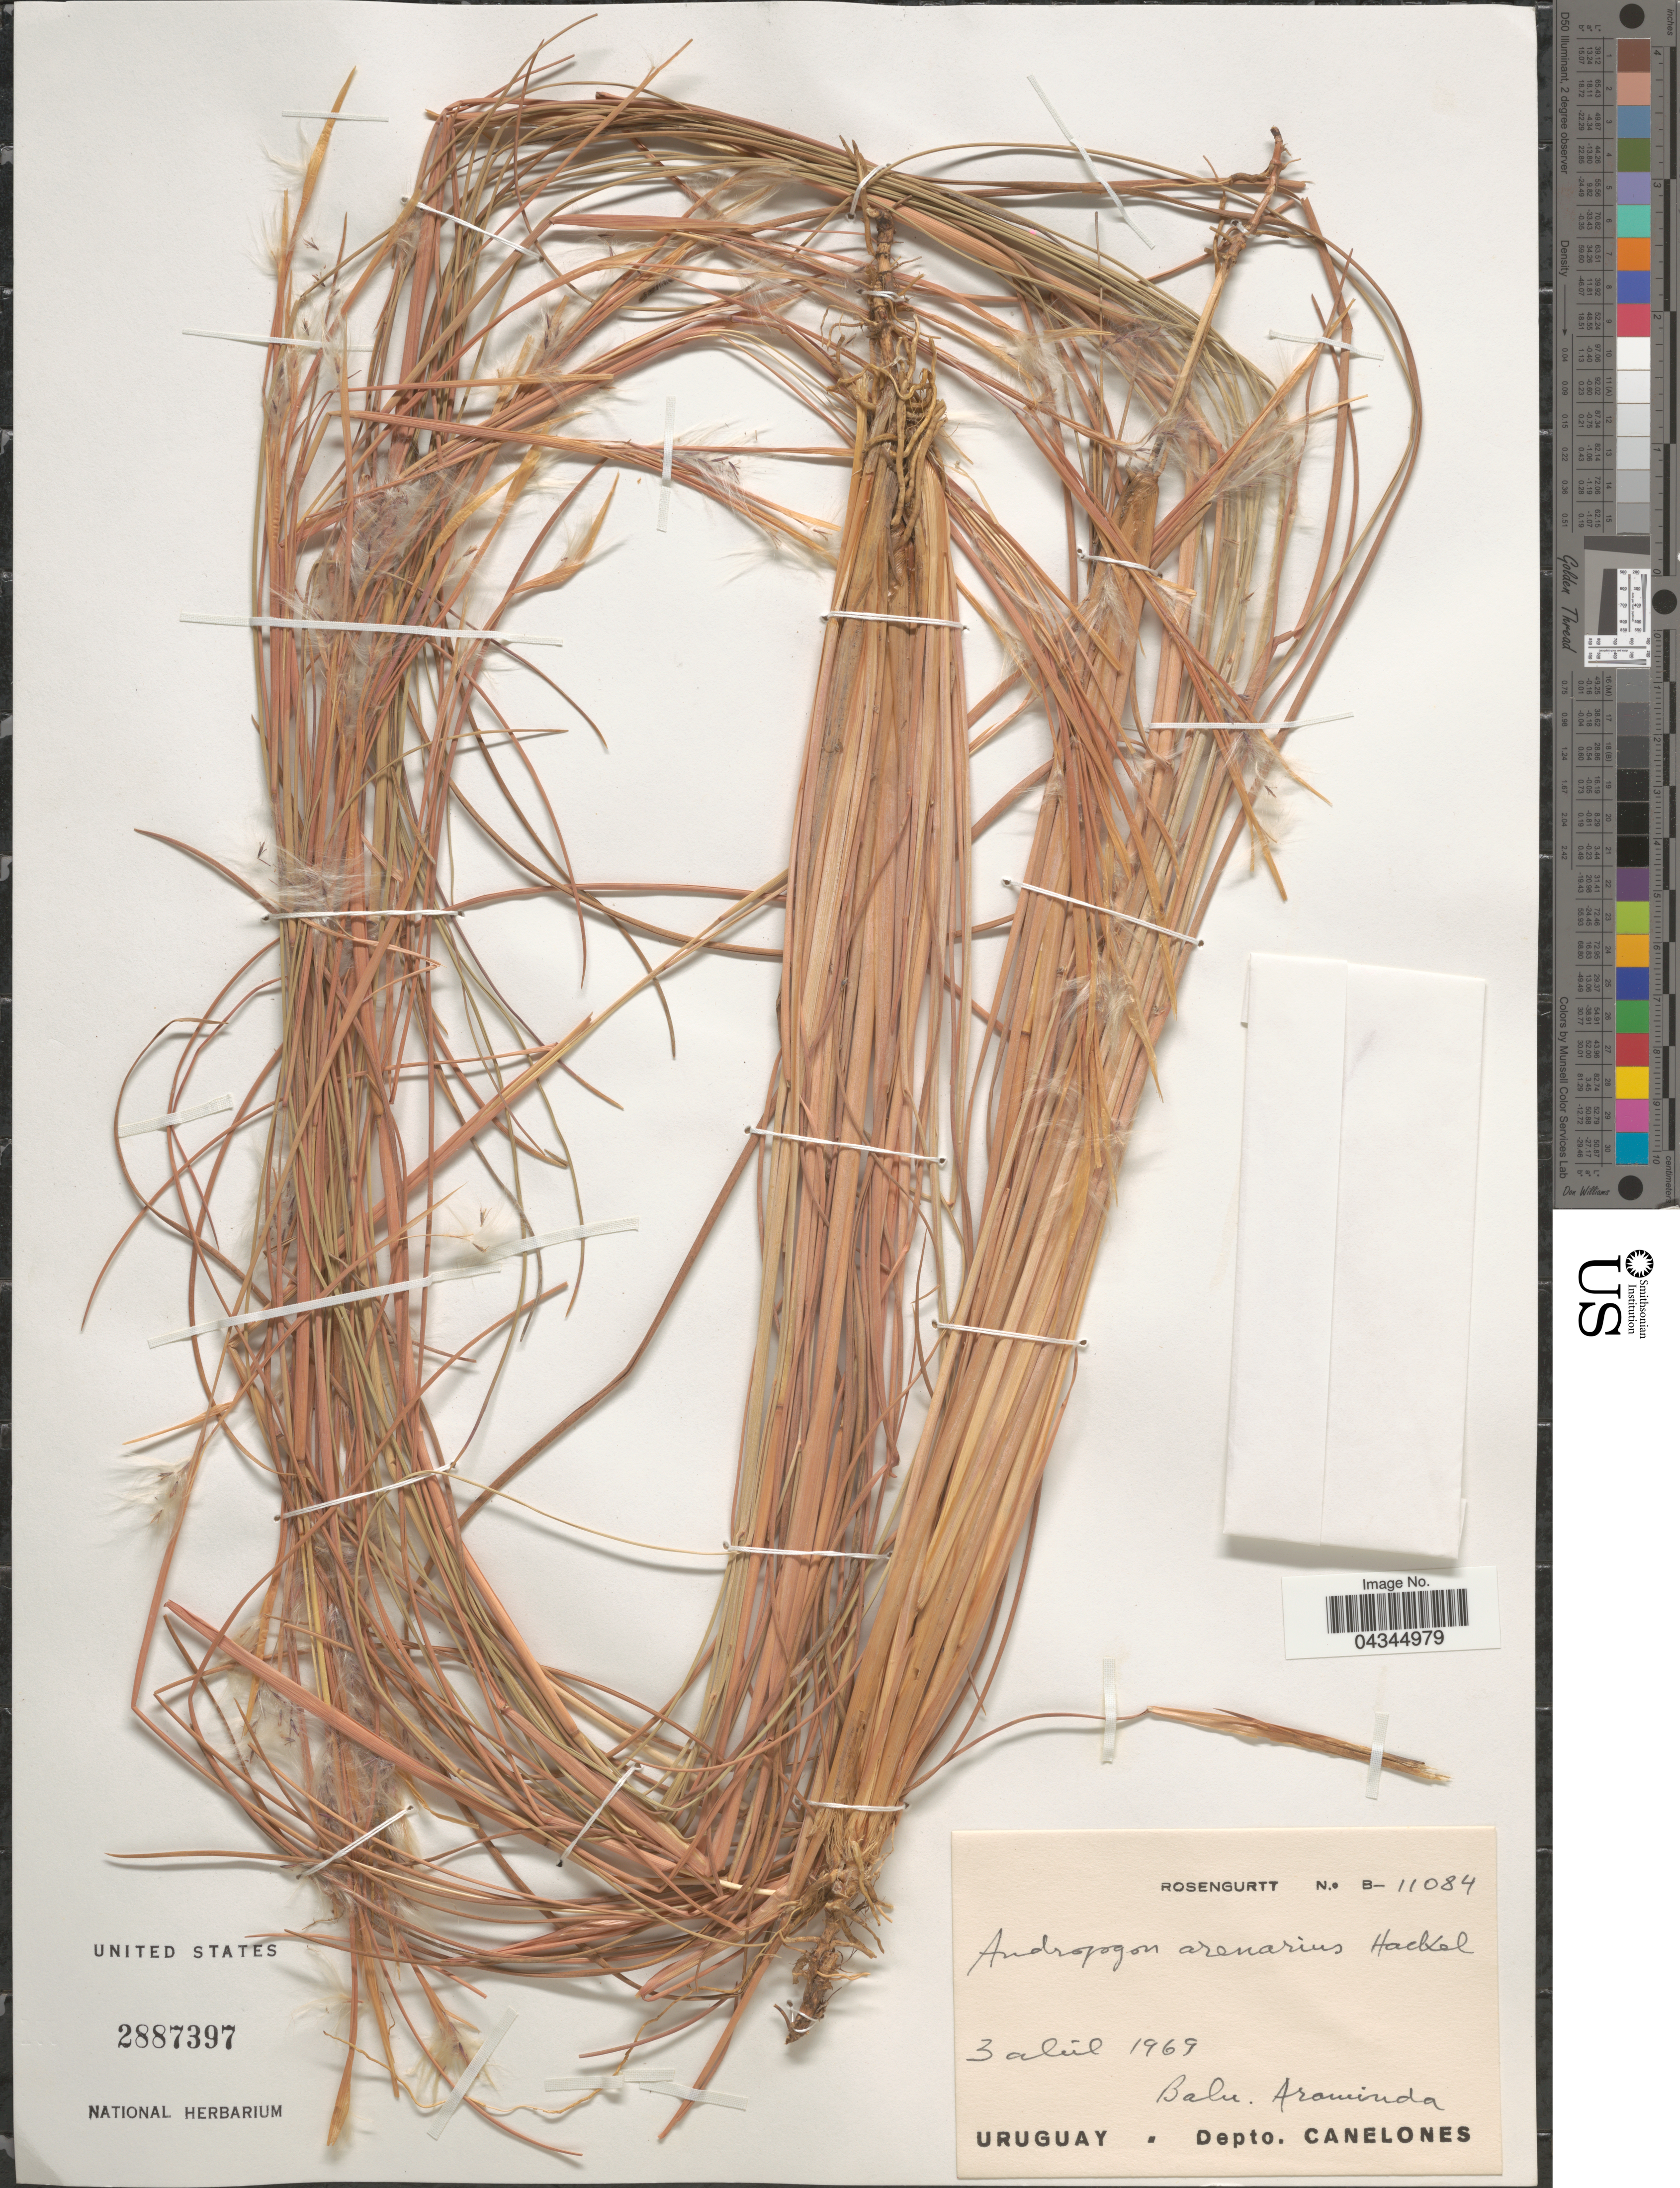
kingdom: Plantae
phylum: Tracheophyta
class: Liliopsida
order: Poales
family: Poaceae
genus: Andropogon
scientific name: Andropogon arenarius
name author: Hack.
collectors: Rosengurtt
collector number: B-11084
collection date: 1969-04-03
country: Uruguay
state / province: Canelones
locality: Balu. Araminda. Depto. Canelones.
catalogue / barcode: US 2887397